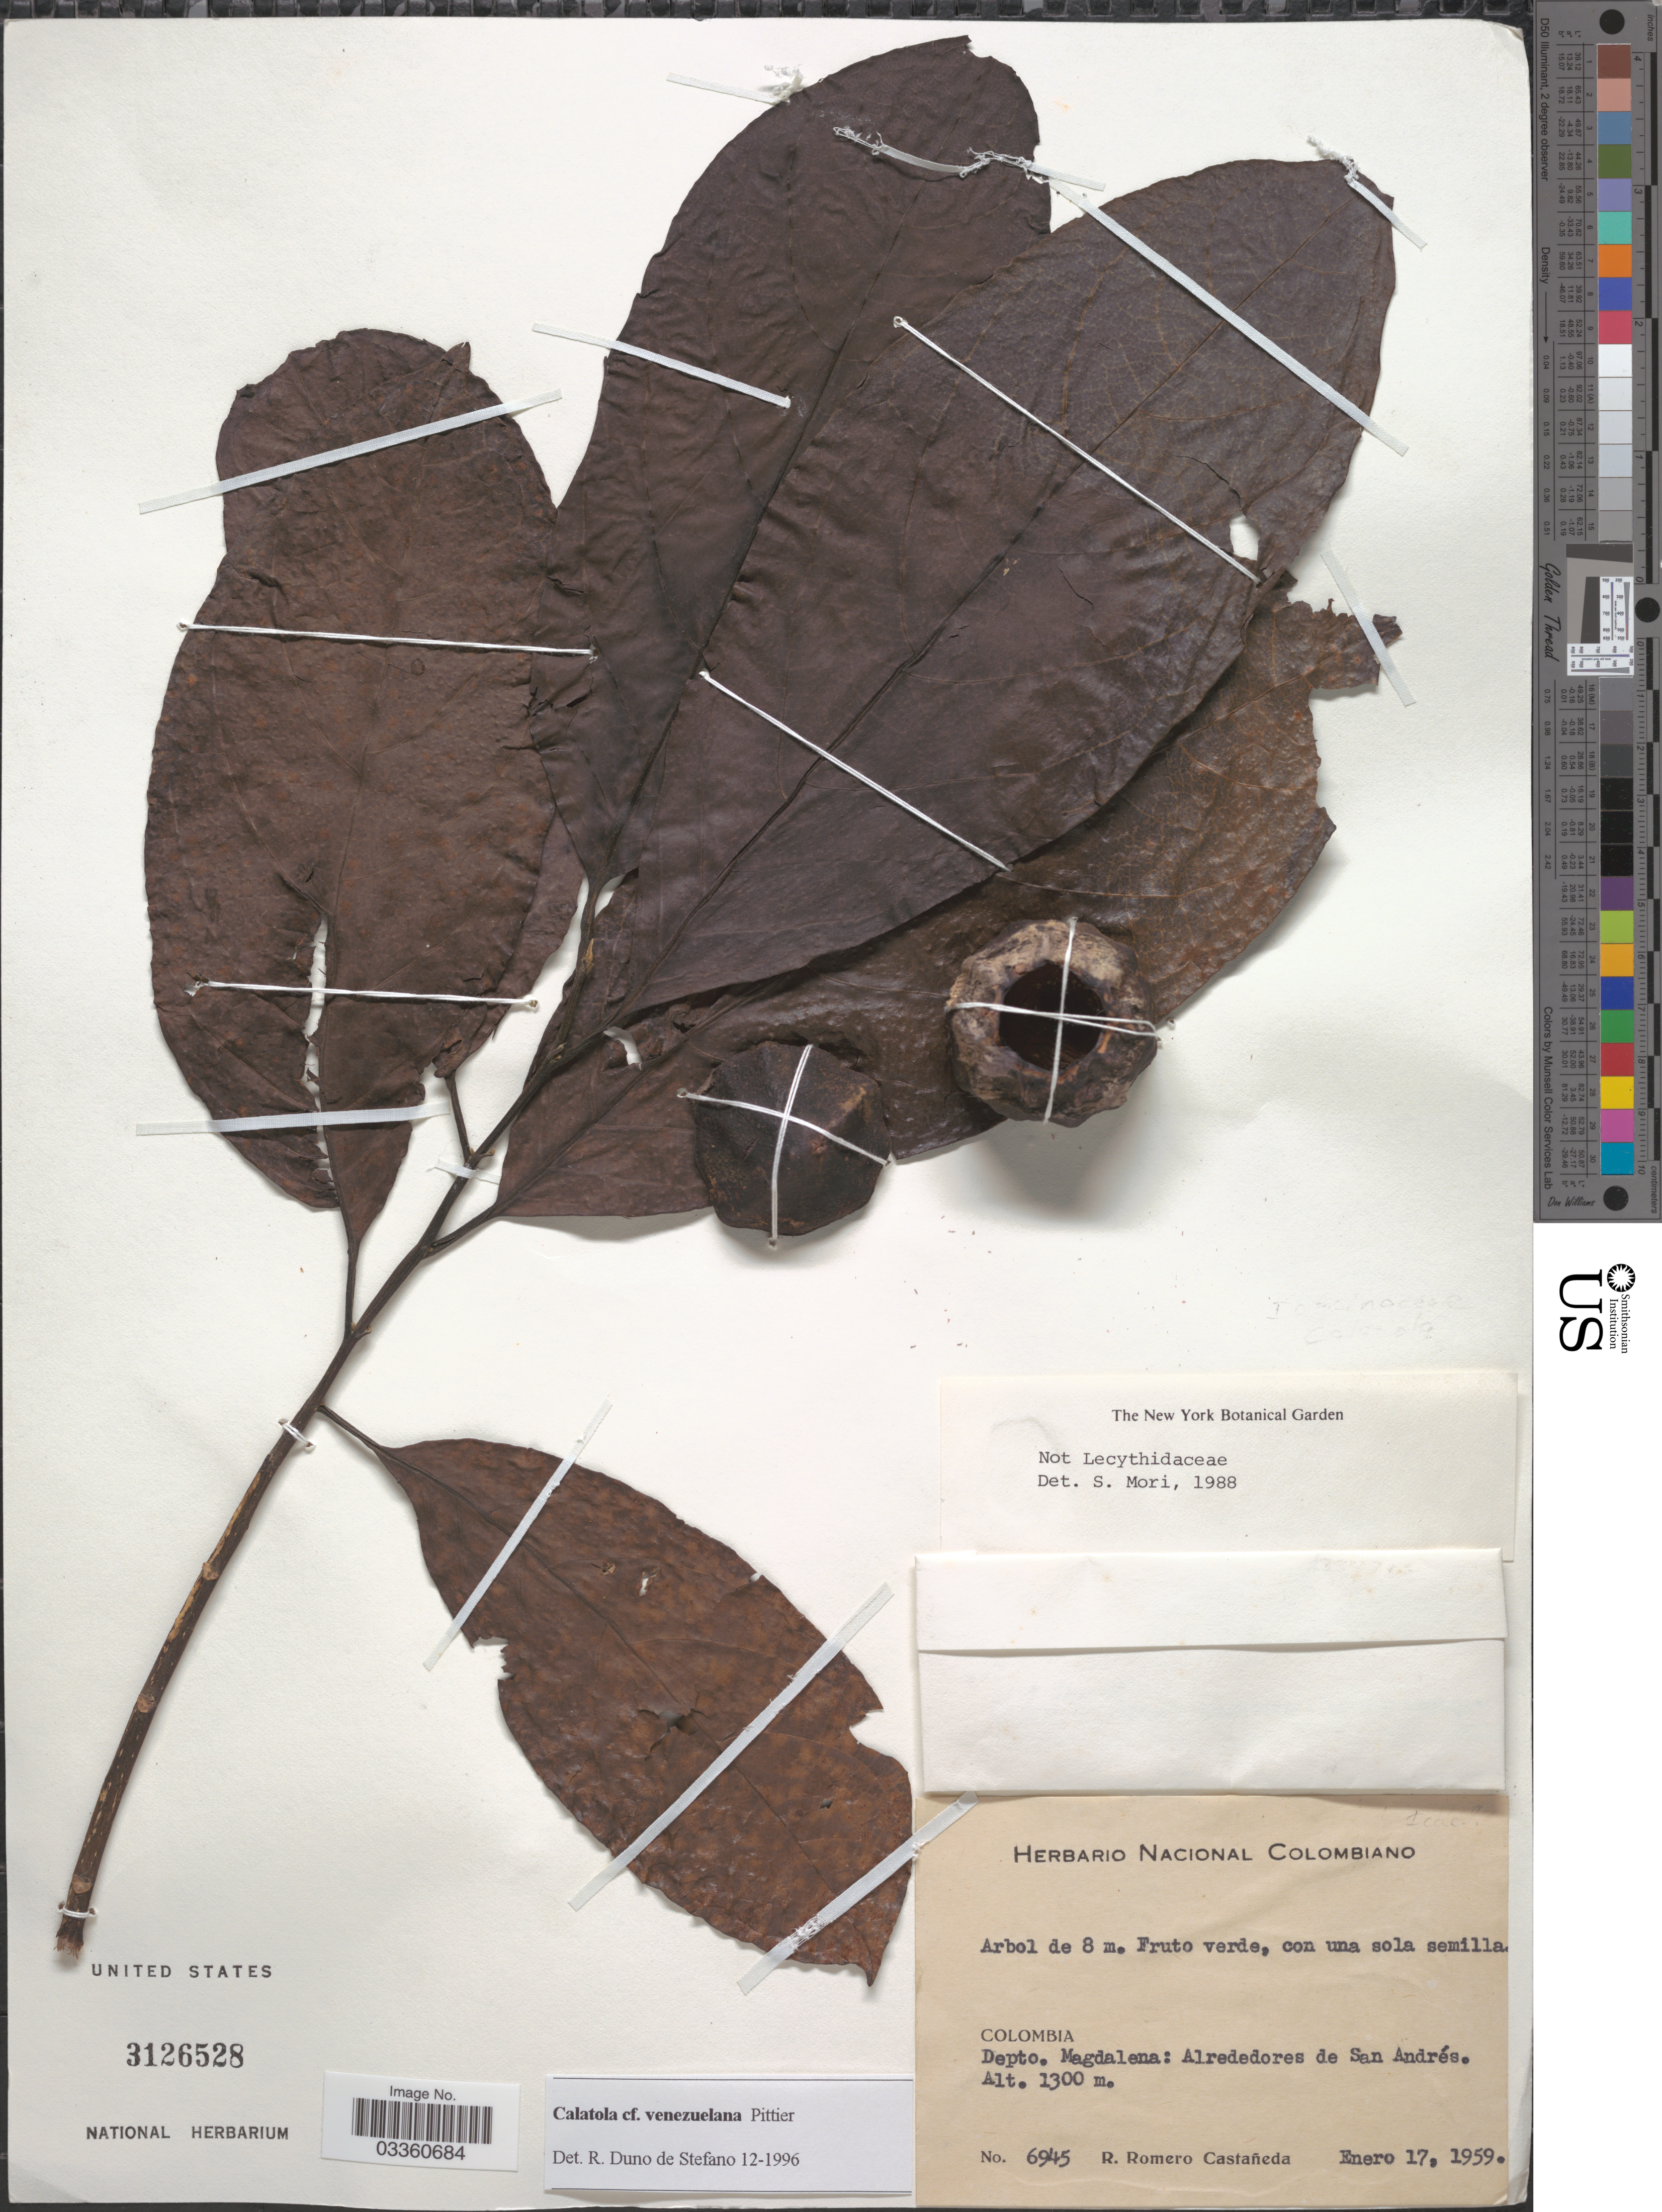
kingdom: Plantae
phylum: Tracheophyta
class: Magnoliopsida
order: Metteniusales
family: Metteniusaceae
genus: Calatola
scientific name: Calatola venezuelana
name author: Pittier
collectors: R. Romero Castañeda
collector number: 6945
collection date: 1959-01-17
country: Colombia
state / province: Magdalena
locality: Depto. Magdalena: Alrededores de San Adrés.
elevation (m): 1300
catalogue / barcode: US 3126528